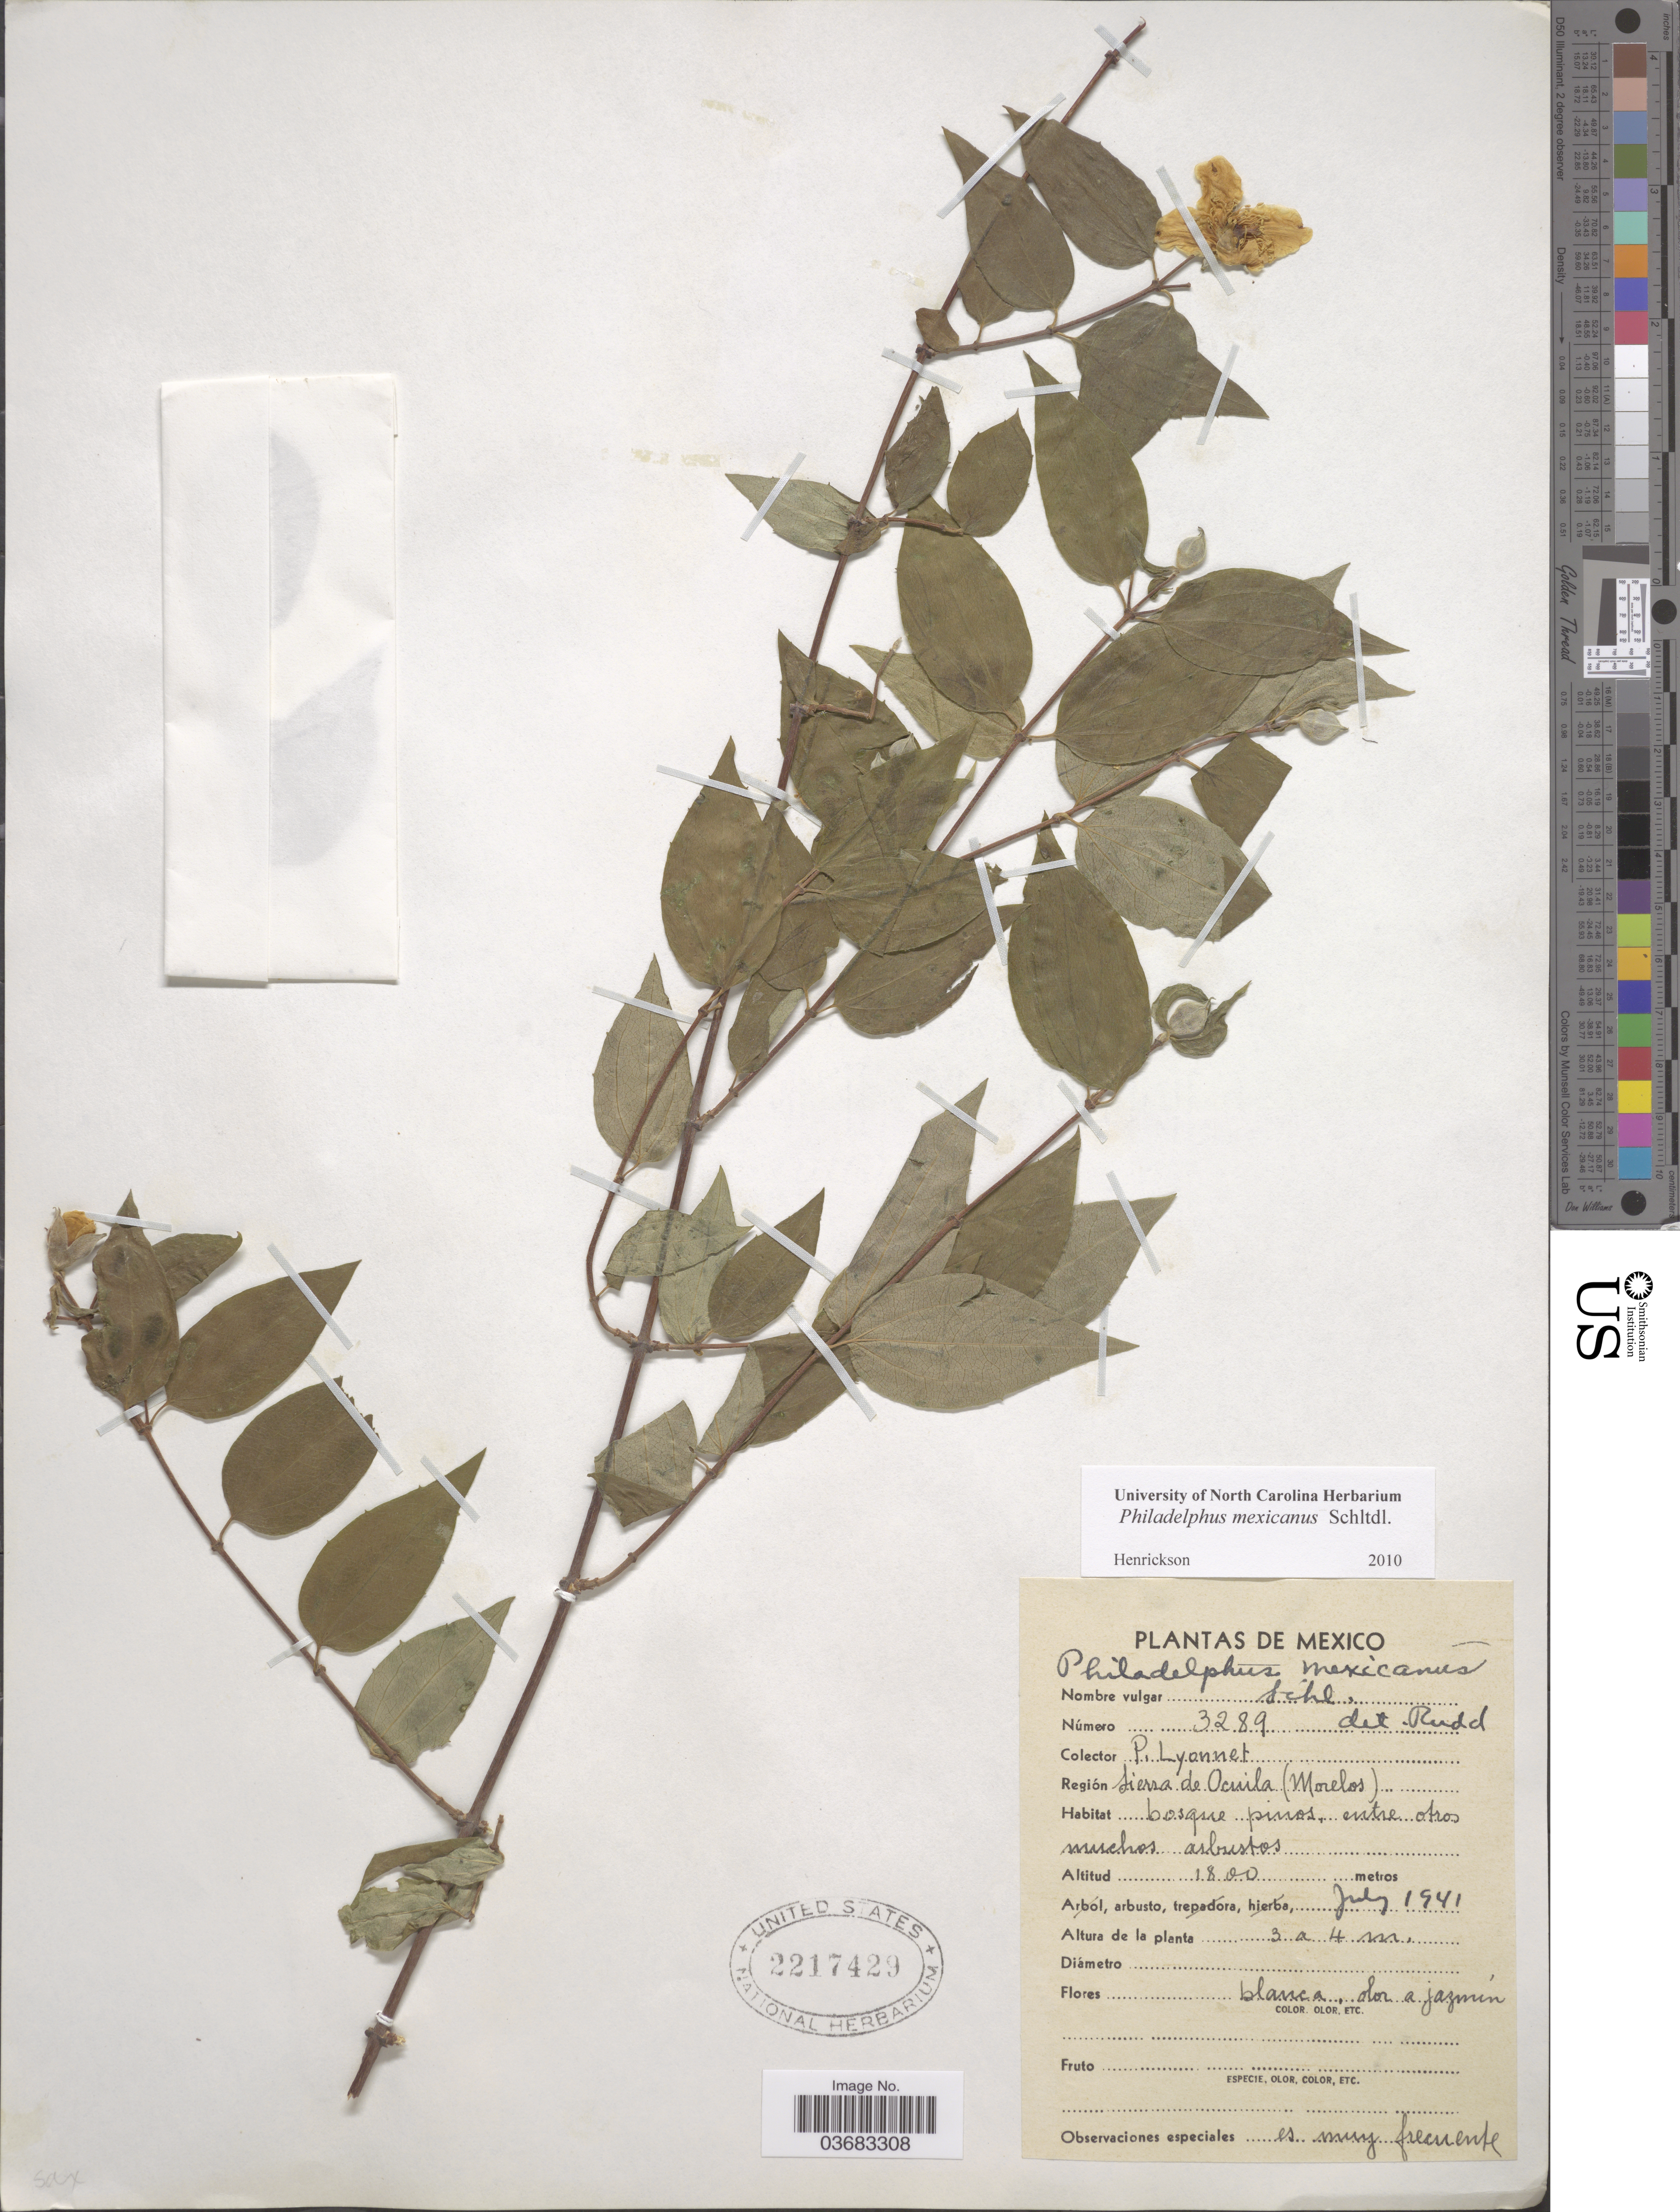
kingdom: Plantae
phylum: Tracheophyta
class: Magnoliopsida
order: Cornales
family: Hydrangeaceae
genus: Philadelphus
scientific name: Philadelphus mexicanus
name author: Schltdl.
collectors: P. Lyonnet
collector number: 3289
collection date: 1941-07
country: Mexico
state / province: Morelos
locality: Región Sierra de Ocuila.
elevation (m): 1800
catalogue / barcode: US 2217429